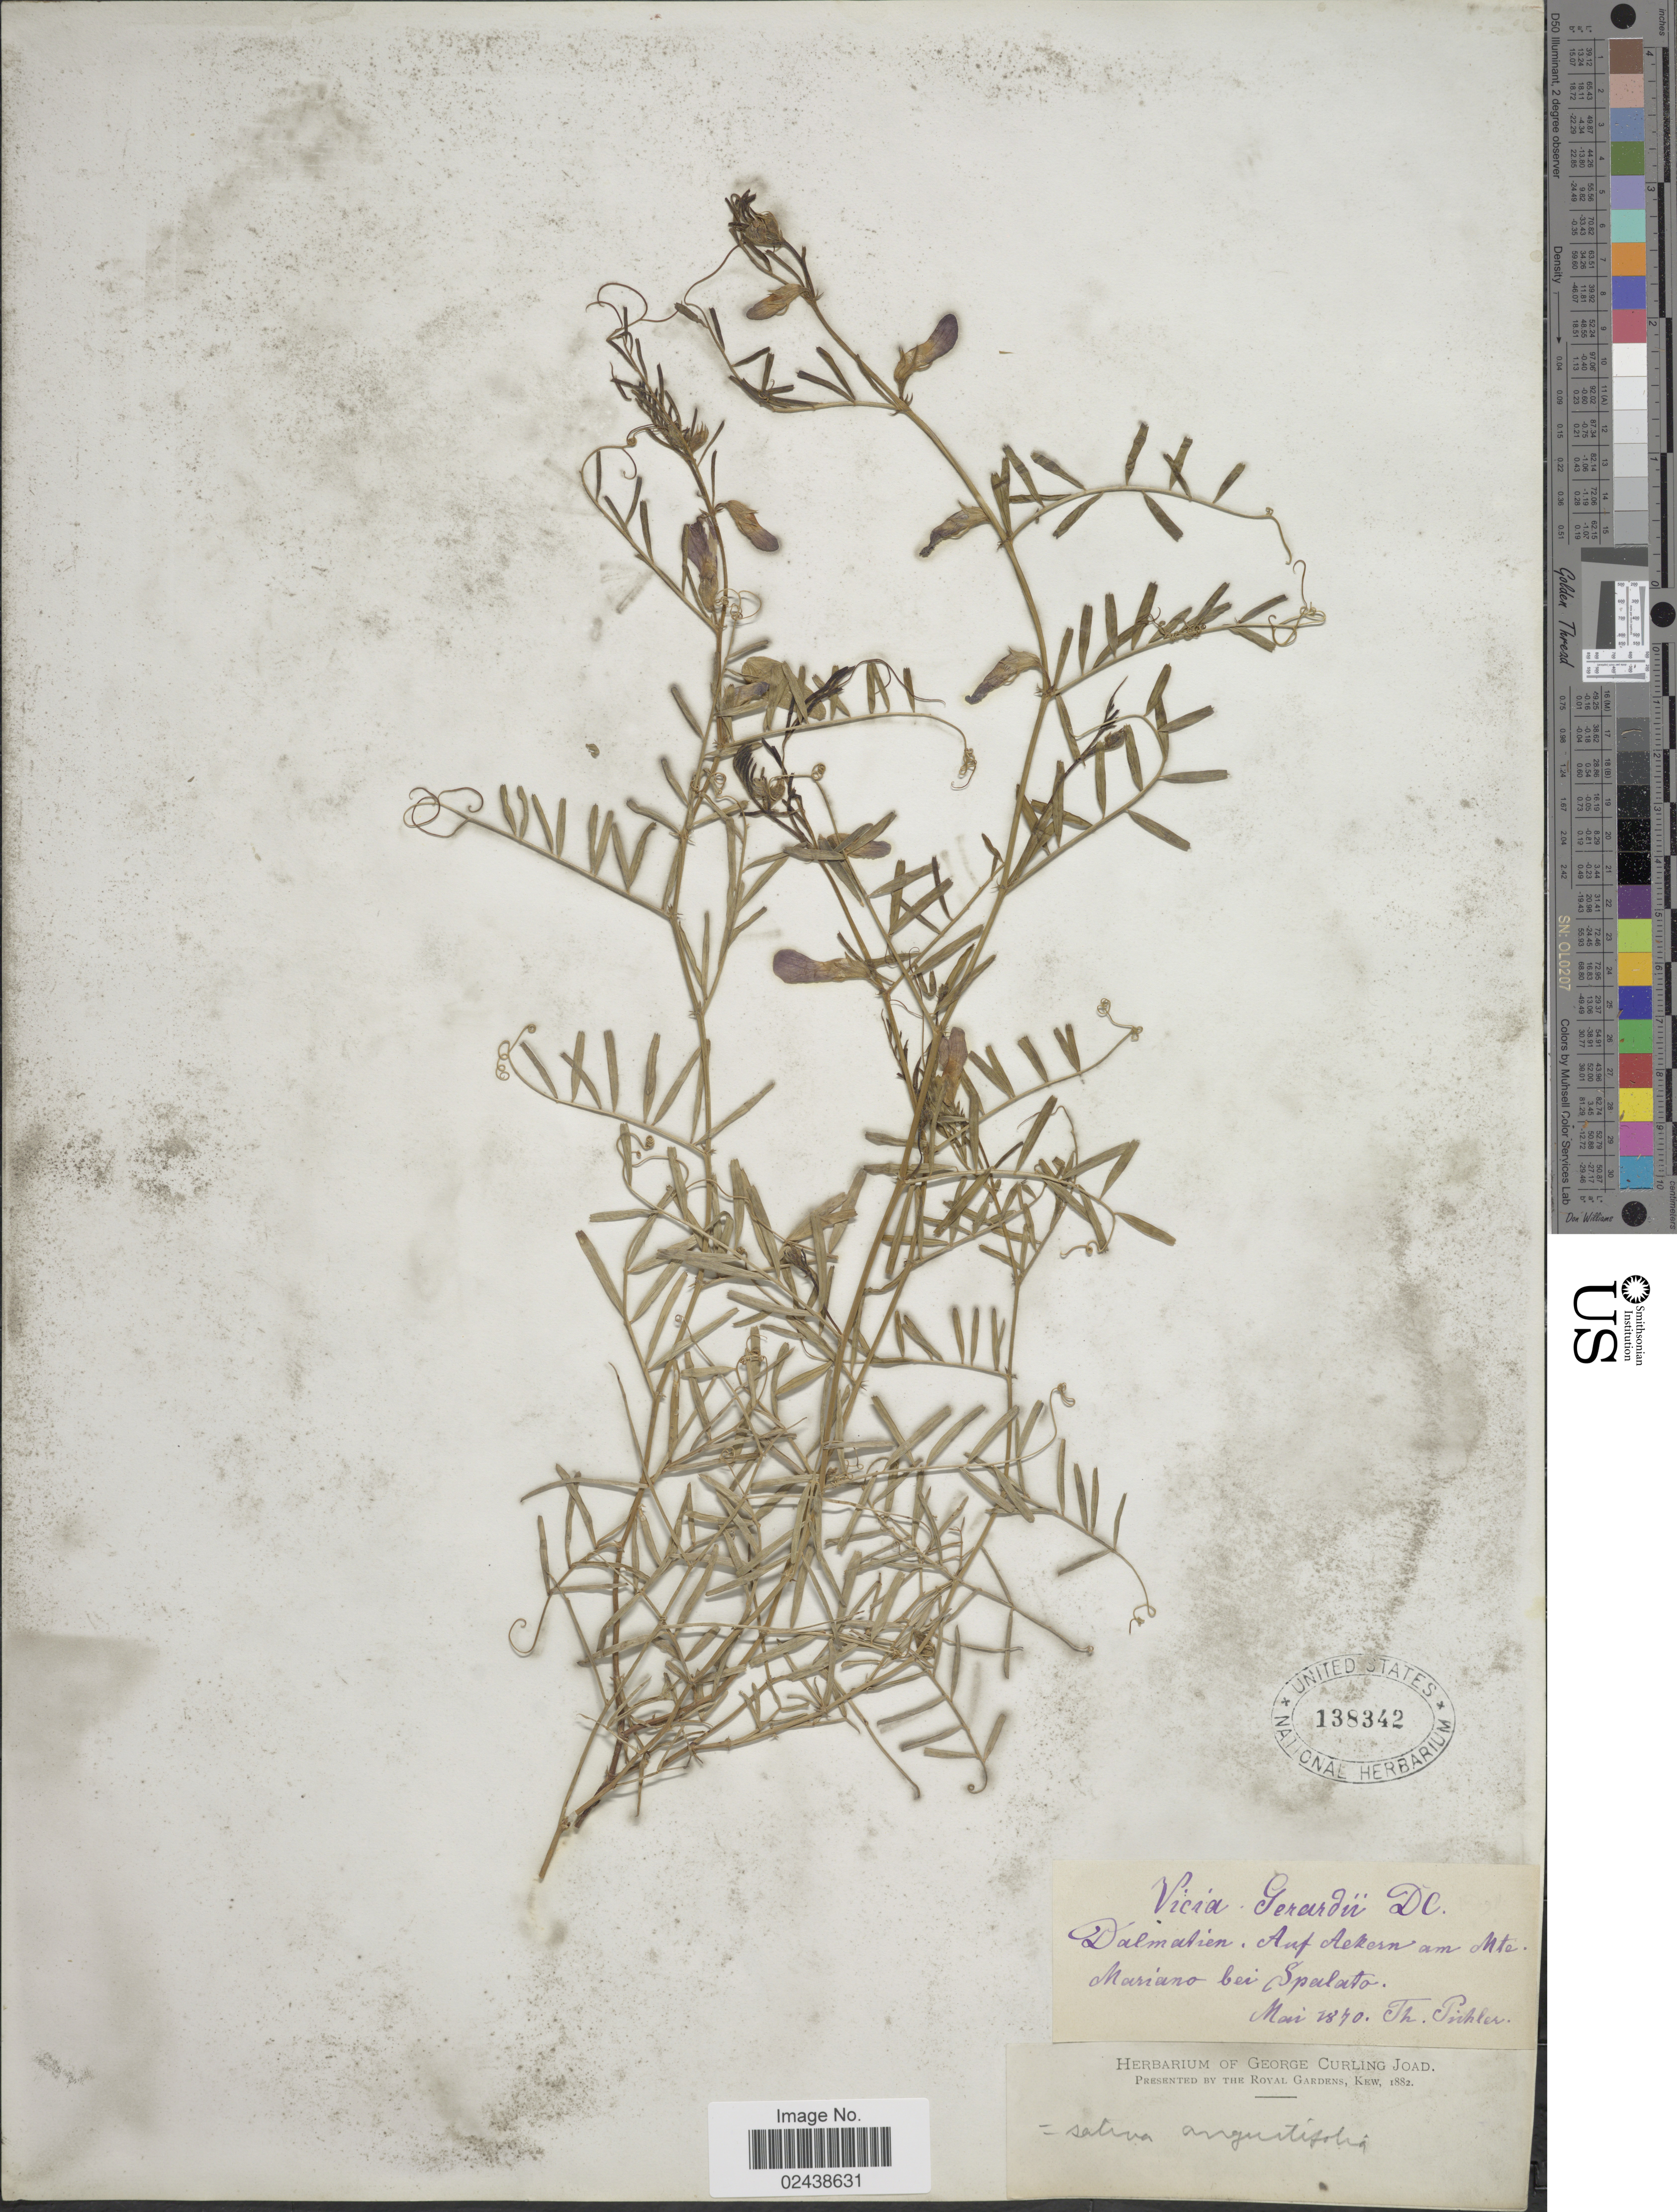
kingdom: Plantae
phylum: Tracheophyta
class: Magnoliopsida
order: Fabales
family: Fabaceae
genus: Vicia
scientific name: Vicia angustifolia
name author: L.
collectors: T. Pichler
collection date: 1870-05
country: Croatia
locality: Dalmatien. Auf Ackerm a, Mte. Mariano bei Spalato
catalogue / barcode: US 138342